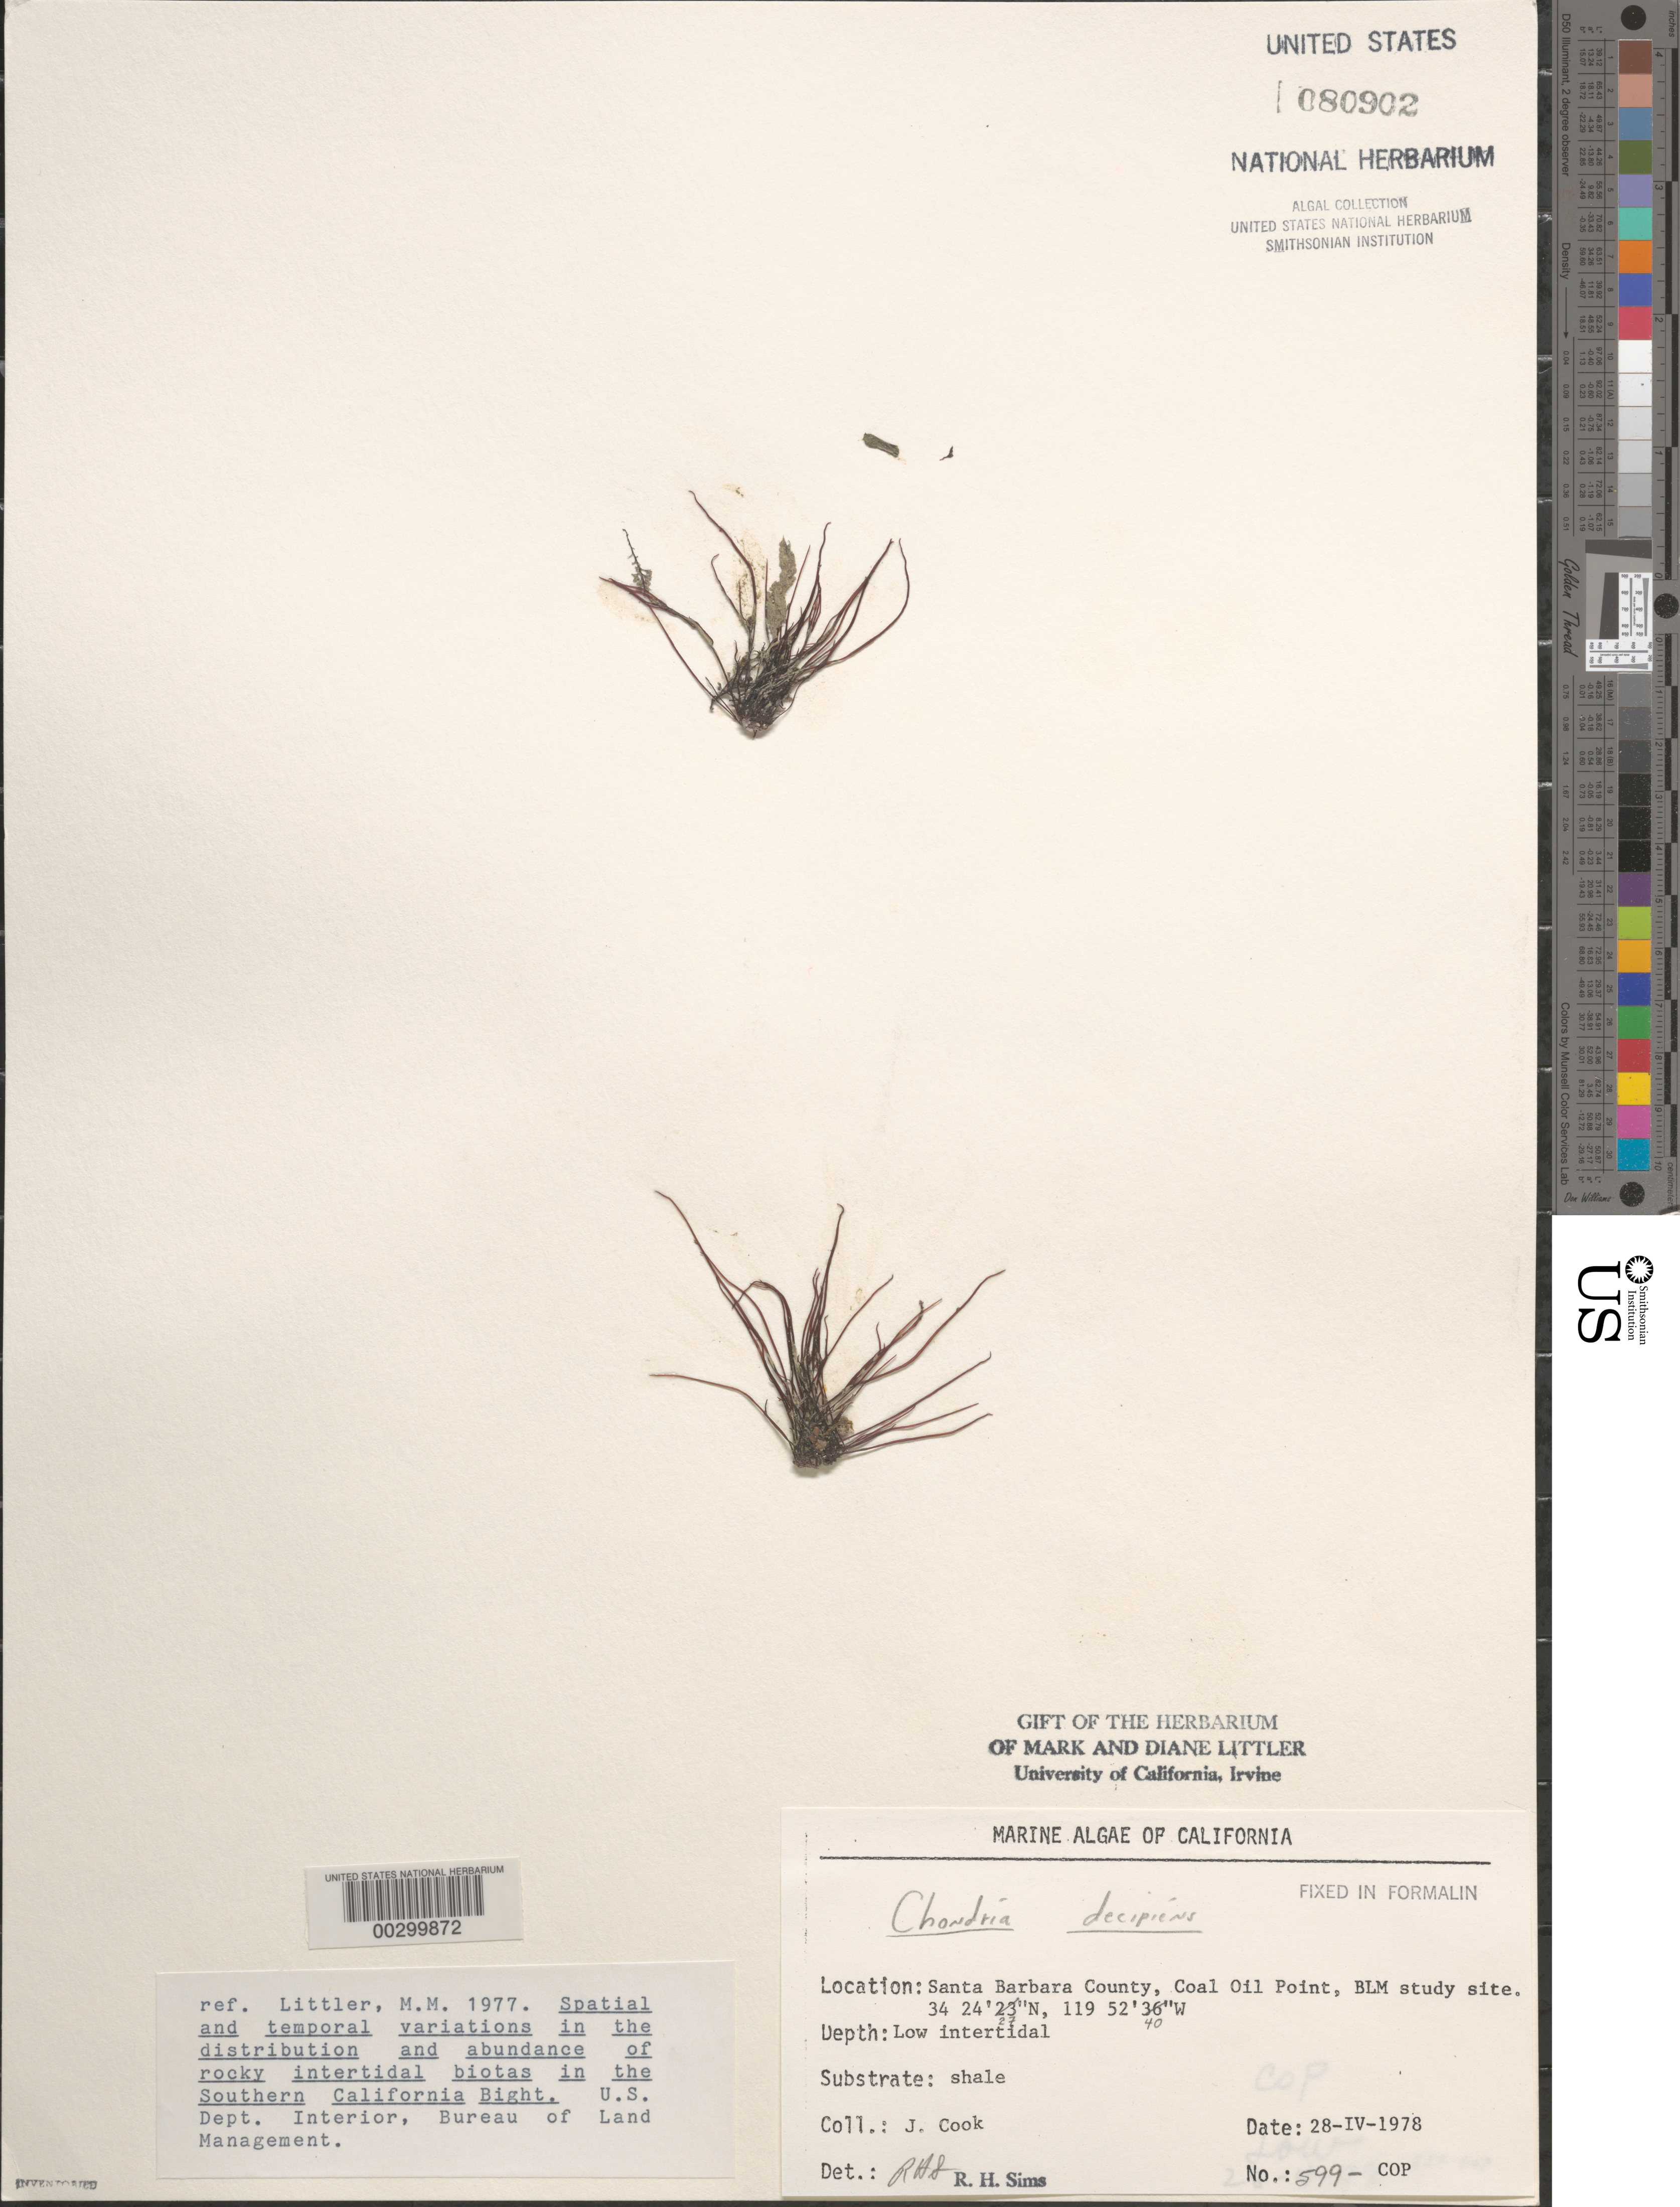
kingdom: Plantae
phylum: Rhodophyta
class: Florideophyceae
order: Ceramiales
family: Rhodomelaceae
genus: Chondria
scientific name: Chondria decipiens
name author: Kylin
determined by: Sims, Robert H.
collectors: J. Cook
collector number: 599-COP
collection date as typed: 28 Apr 1978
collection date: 1978-04-28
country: United States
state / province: California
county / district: Santa Barbara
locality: Coal Oil Point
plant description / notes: BLM-SOCALBIGHT Rocky Intertidal Survey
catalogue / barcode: US 80902